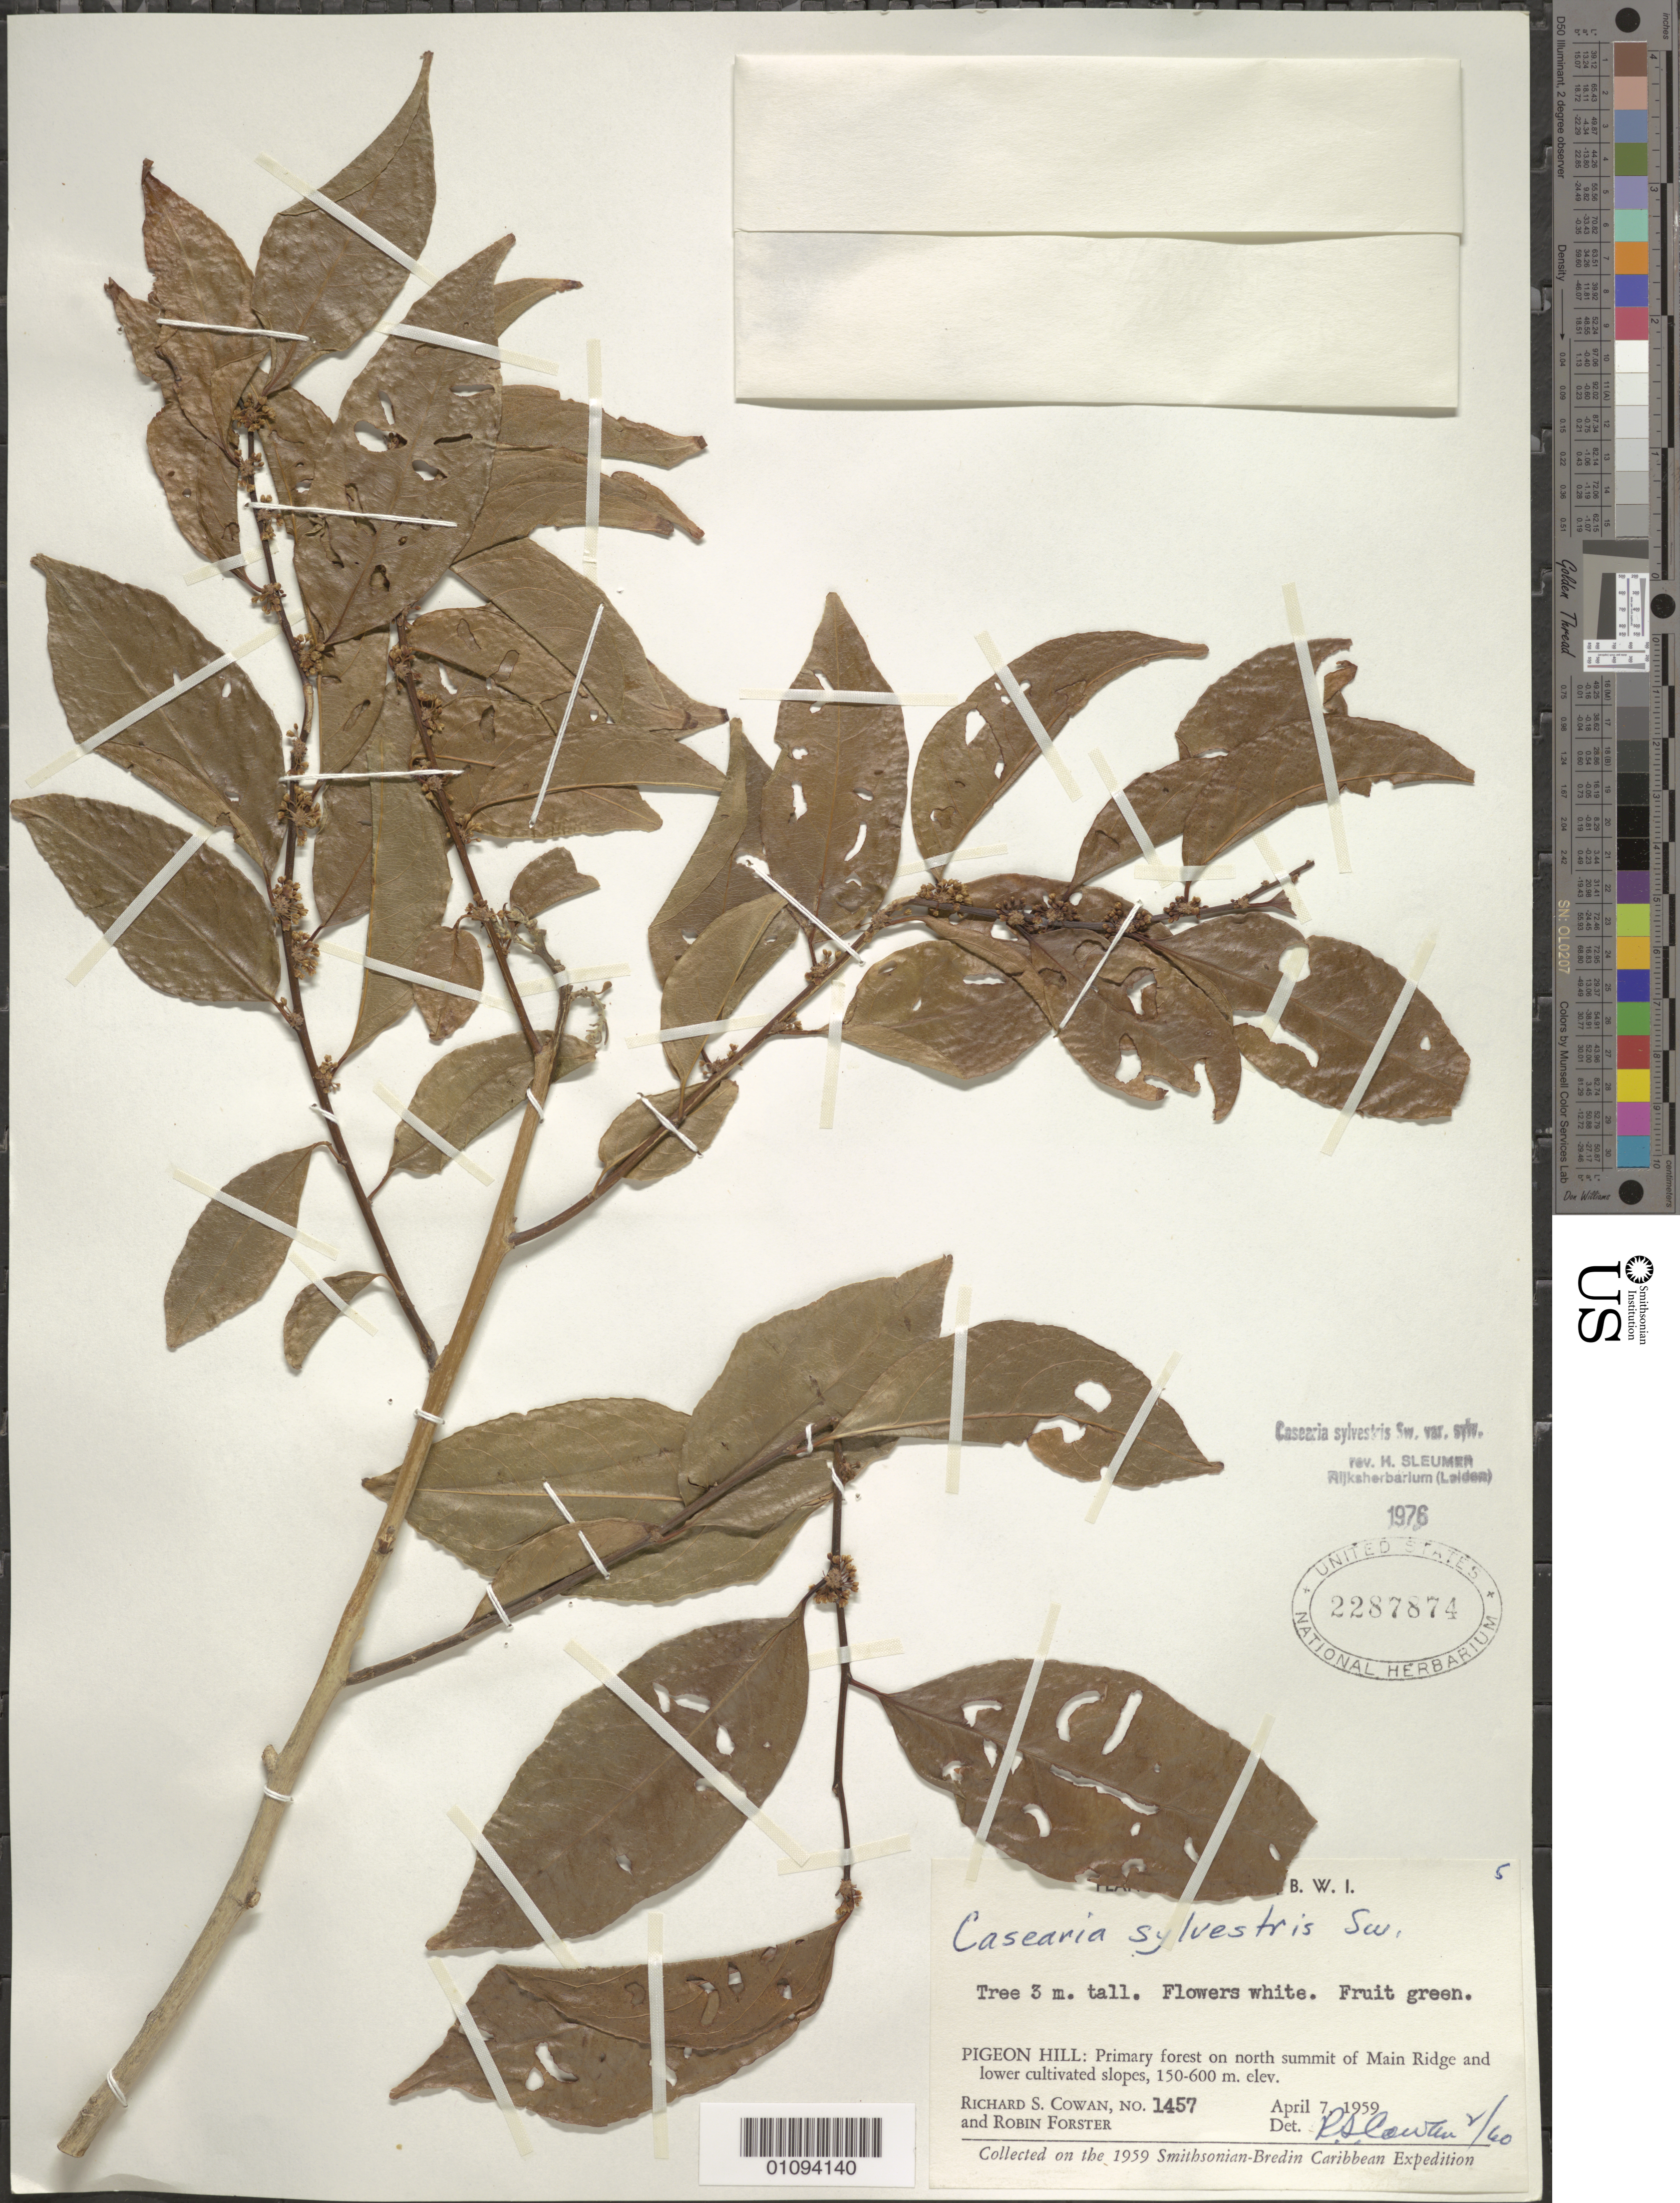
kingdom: Plantae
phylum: Tracheophyta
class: Magnoliopsida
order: Malpighiales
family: Salicaceae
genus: Casearia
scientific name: Casearia sylvestris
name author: Sw.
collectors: R. S. Cowan & R. Forster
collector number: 1457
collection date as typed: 07 Apr 1959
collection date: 1959-04-07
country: Trinidad and Tobago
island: Tobago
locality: Pigeon Hill: N summit of Main Ridge and lower cultivated slopes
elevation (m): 150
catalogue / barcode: US 2287874